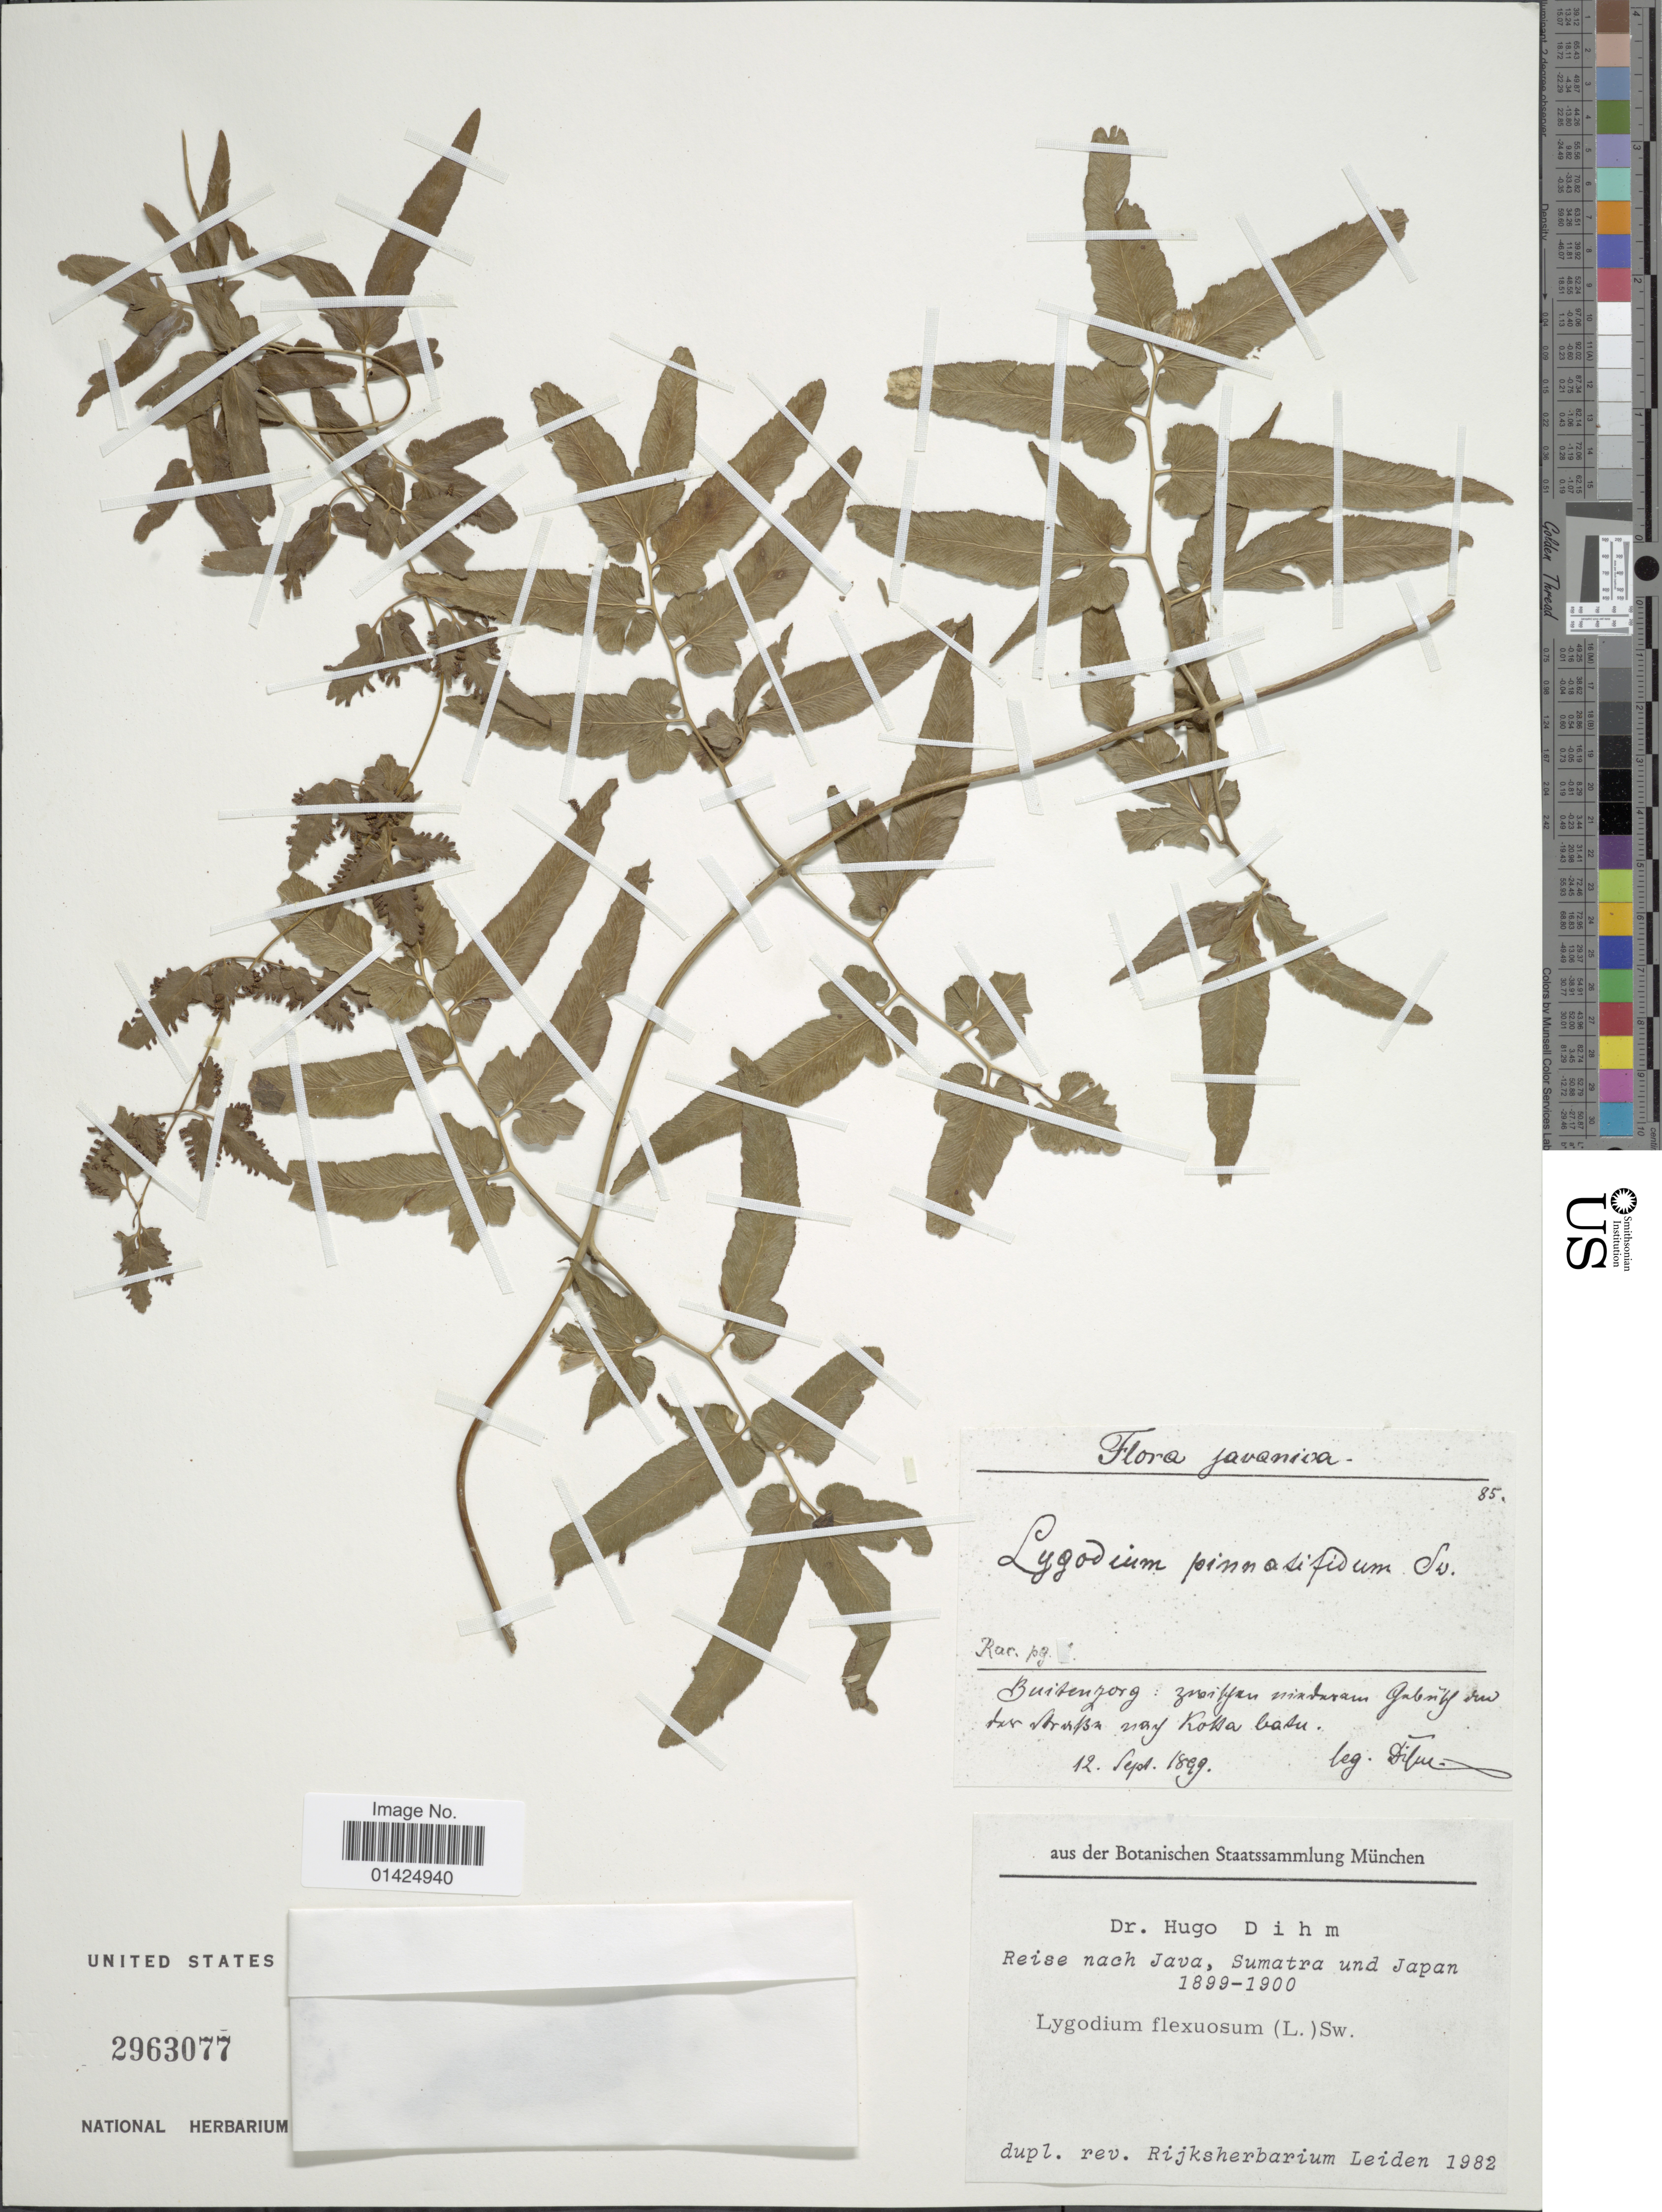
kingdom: Plantae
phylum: Tracheophyta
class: Polypodiopsida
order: Schizaeales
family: Lygodiaceae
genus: Lygodium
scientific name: Lygodium flexuosum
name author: Sw.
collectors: H. Dihm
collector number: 85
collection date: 1899-09-12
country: Indonesia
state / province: Java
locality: Javanica. Buitenzorg: zusiften mindaram Gabribf ved der Itruiba nay Kotta batu. [interpreted]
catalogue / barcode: US 2963077